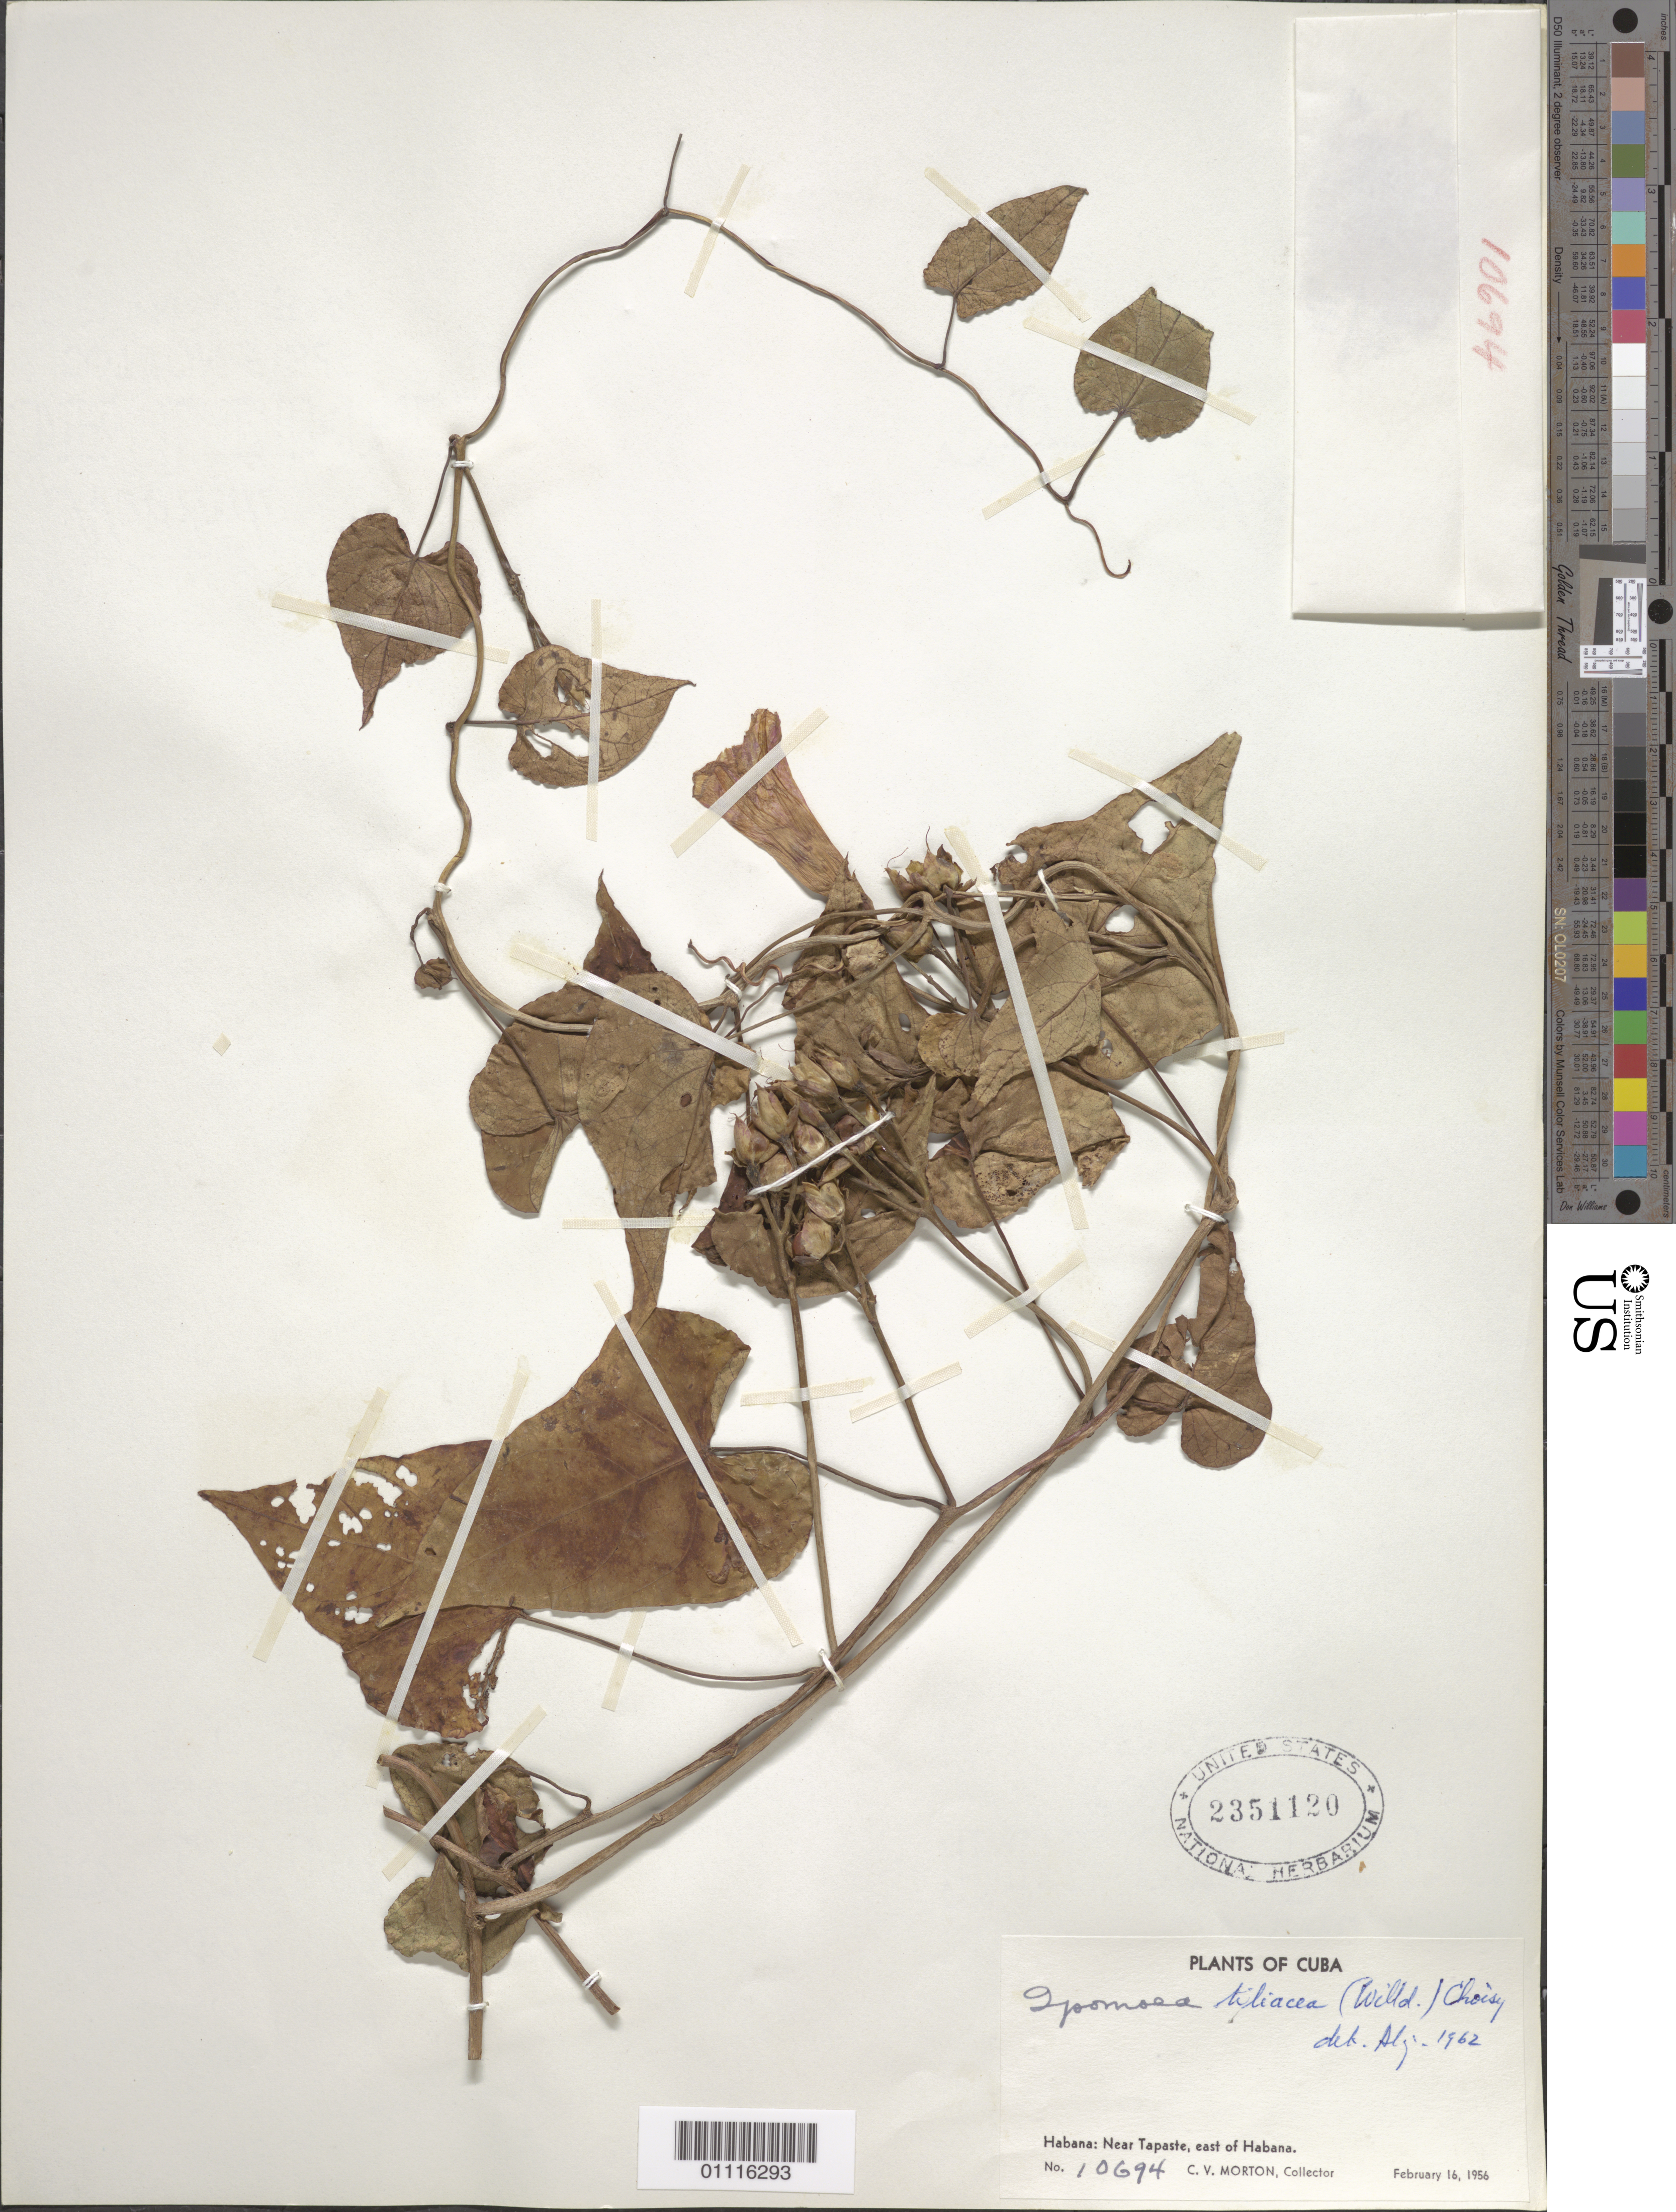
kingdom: Plantae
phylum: Tracheophyta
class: Magnoliopsida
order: Solanales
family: Convolvulaceae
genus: Ipomoea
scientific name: Ipomoea tiliacea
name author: (Willd.) Choisy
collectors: C. V. Morton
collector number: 10694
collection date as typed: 16 Feb 1956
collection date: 1956-02-16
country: Cuba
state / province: La Habana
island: Cuba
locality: Near Tapaste, E of Habana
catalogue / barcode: US 2351120